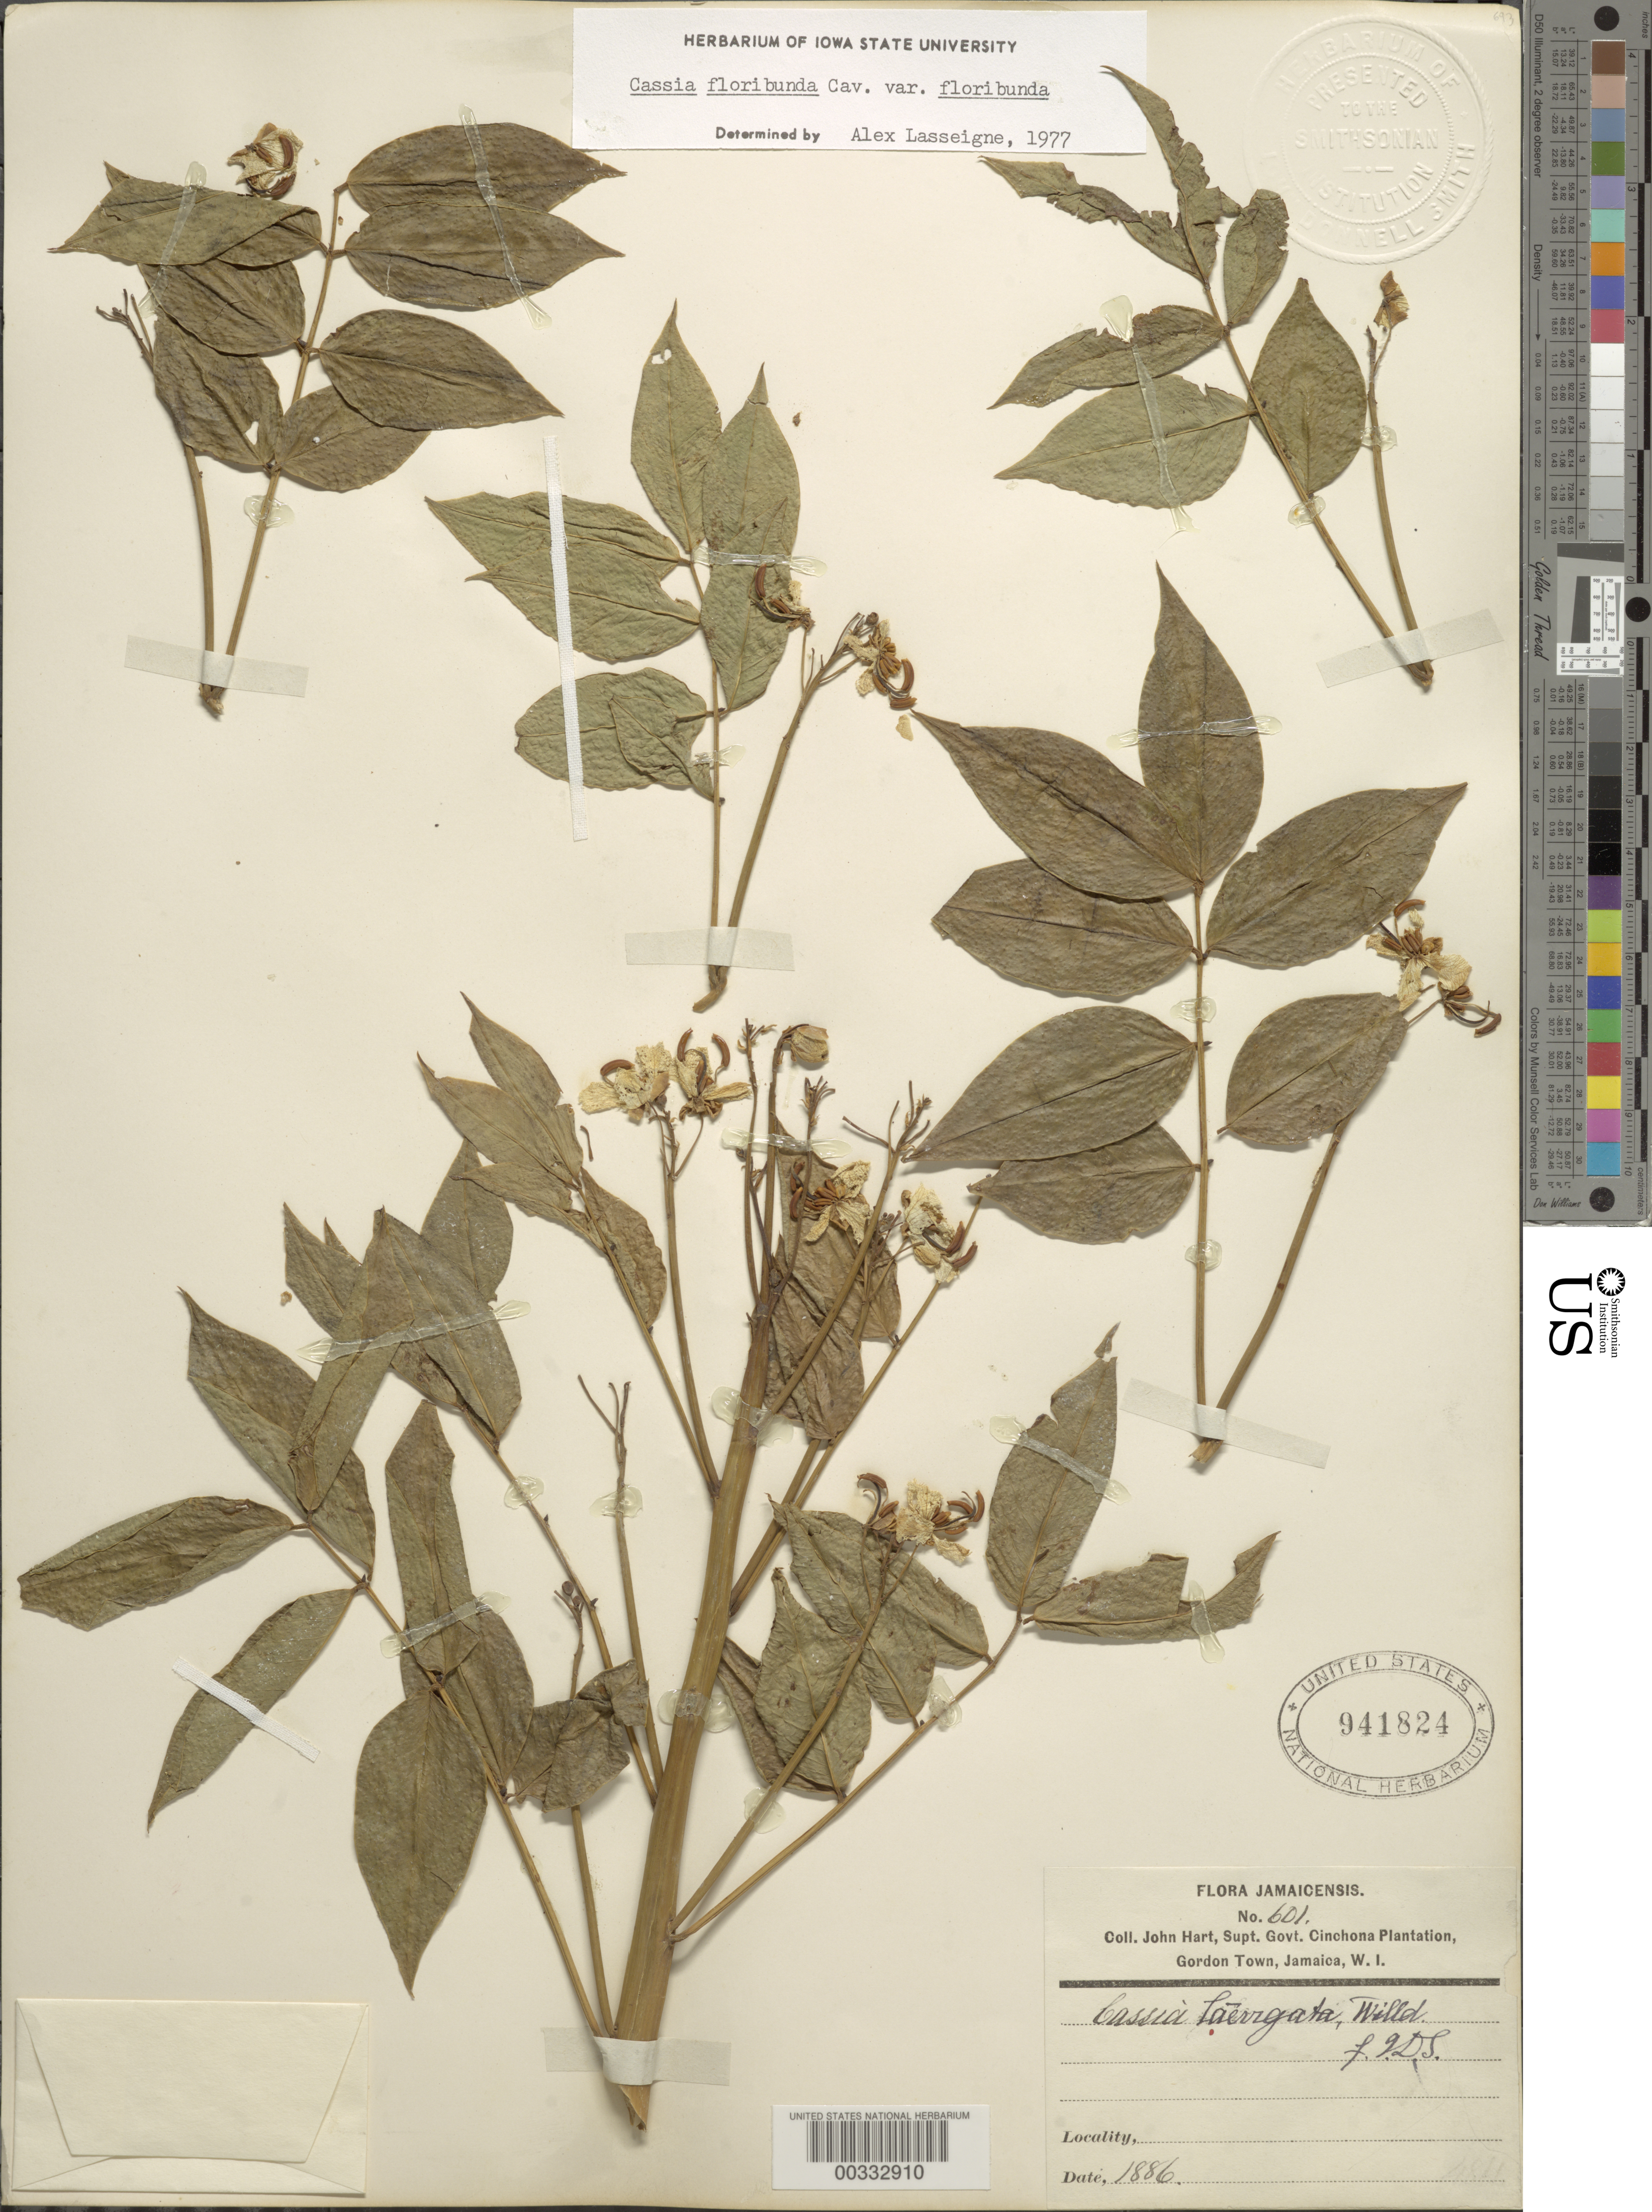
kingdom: Plantae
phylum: Tracheophyta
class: Magnoliopsida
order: Fabales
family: Fabaceae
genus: Senna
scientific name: Senna x floribunda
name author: (Cav.) H.S. Irwin & Barneby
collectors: J. H. Hart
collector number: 601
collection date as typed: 1886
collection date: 1886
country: Jamaica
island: Greater Antilles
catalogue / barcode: US 941824